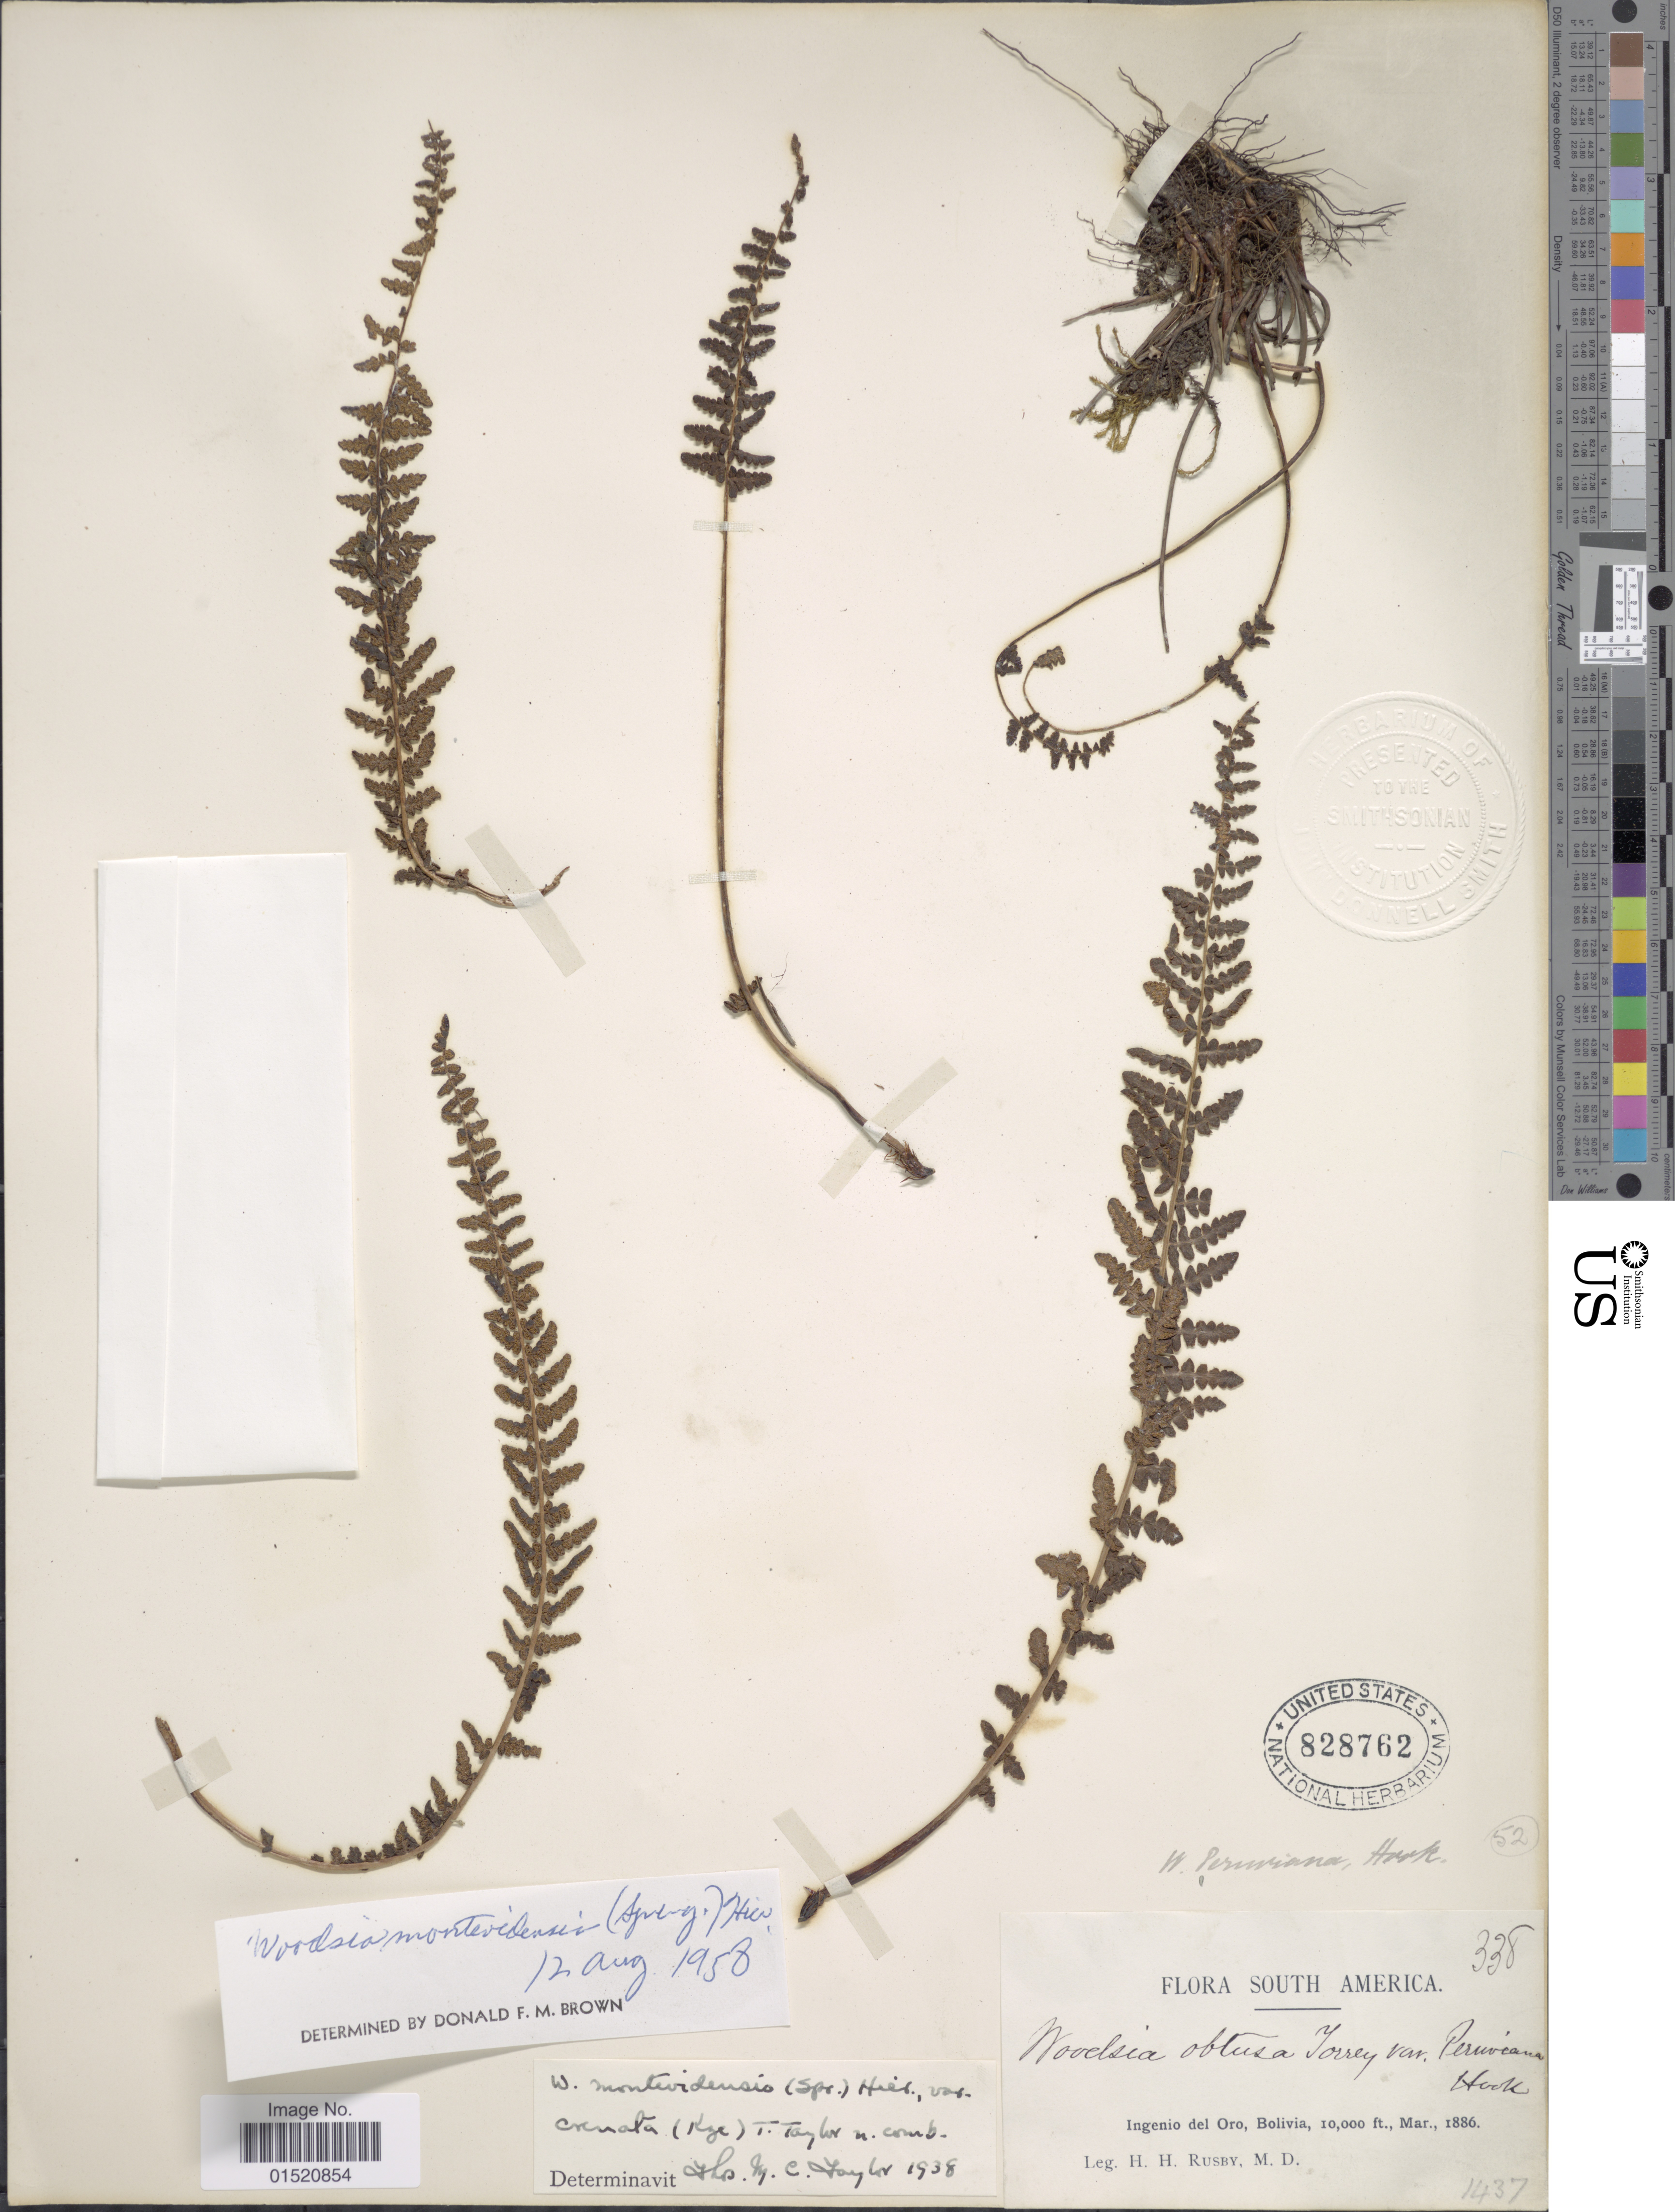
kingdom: Plantae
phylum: Tracheophyta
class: Polypodiopsida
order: Polypodiales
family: Woodsiaceae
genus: Woodsia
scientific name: Woodsia montevidensis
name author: (Spreng.) Hieron.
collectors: H. H. Rusby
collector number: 338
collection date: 1886-03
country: Bolivia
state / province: Potosí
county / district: Potasí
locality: Ingenio del Oro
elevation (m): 3048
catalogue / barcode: US 828762